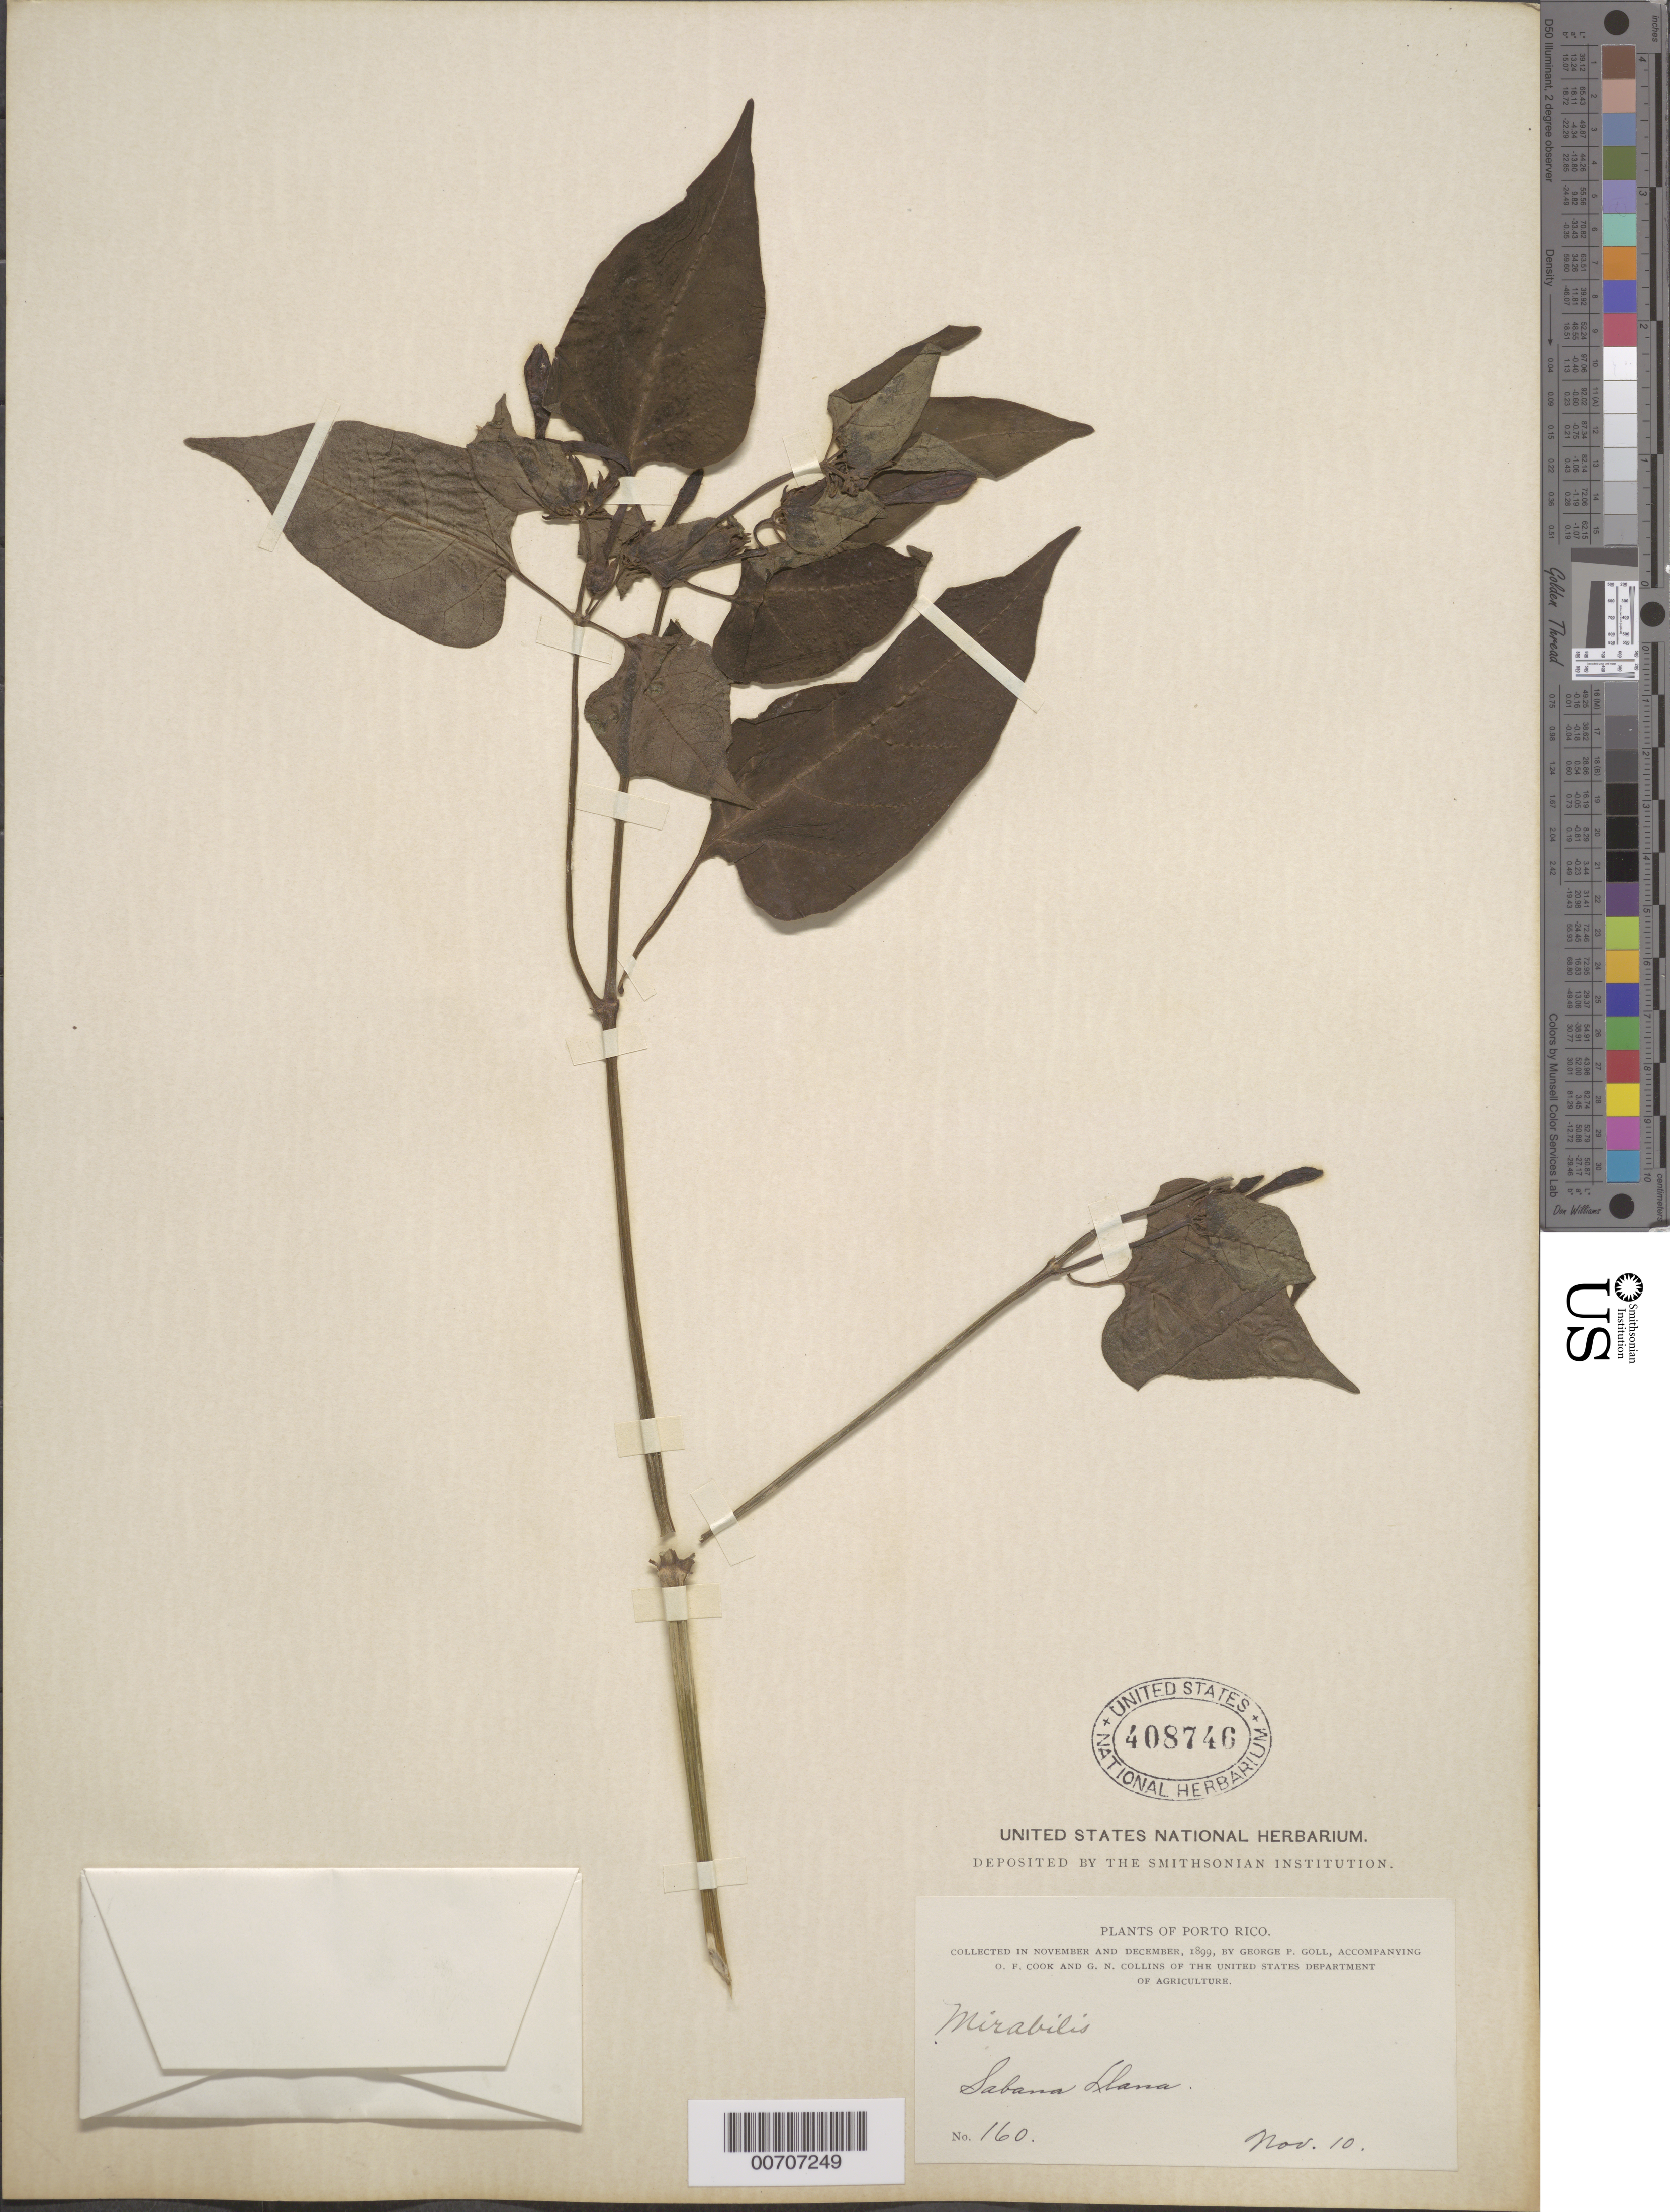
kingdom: Plantae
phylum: Tracheophyta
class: Magnoliopsida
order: Caryophyllales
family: Nyctaginaceae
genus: Mirabilis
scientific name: Mirabilis sp.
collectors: G. Goll, O. F. Cook & G. Collins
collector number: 160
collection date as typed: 10 Nov 1899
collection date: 1899-11-10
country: Puerto Rico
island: Greater Antilles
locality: Sabana Llana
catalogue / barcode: US 408746